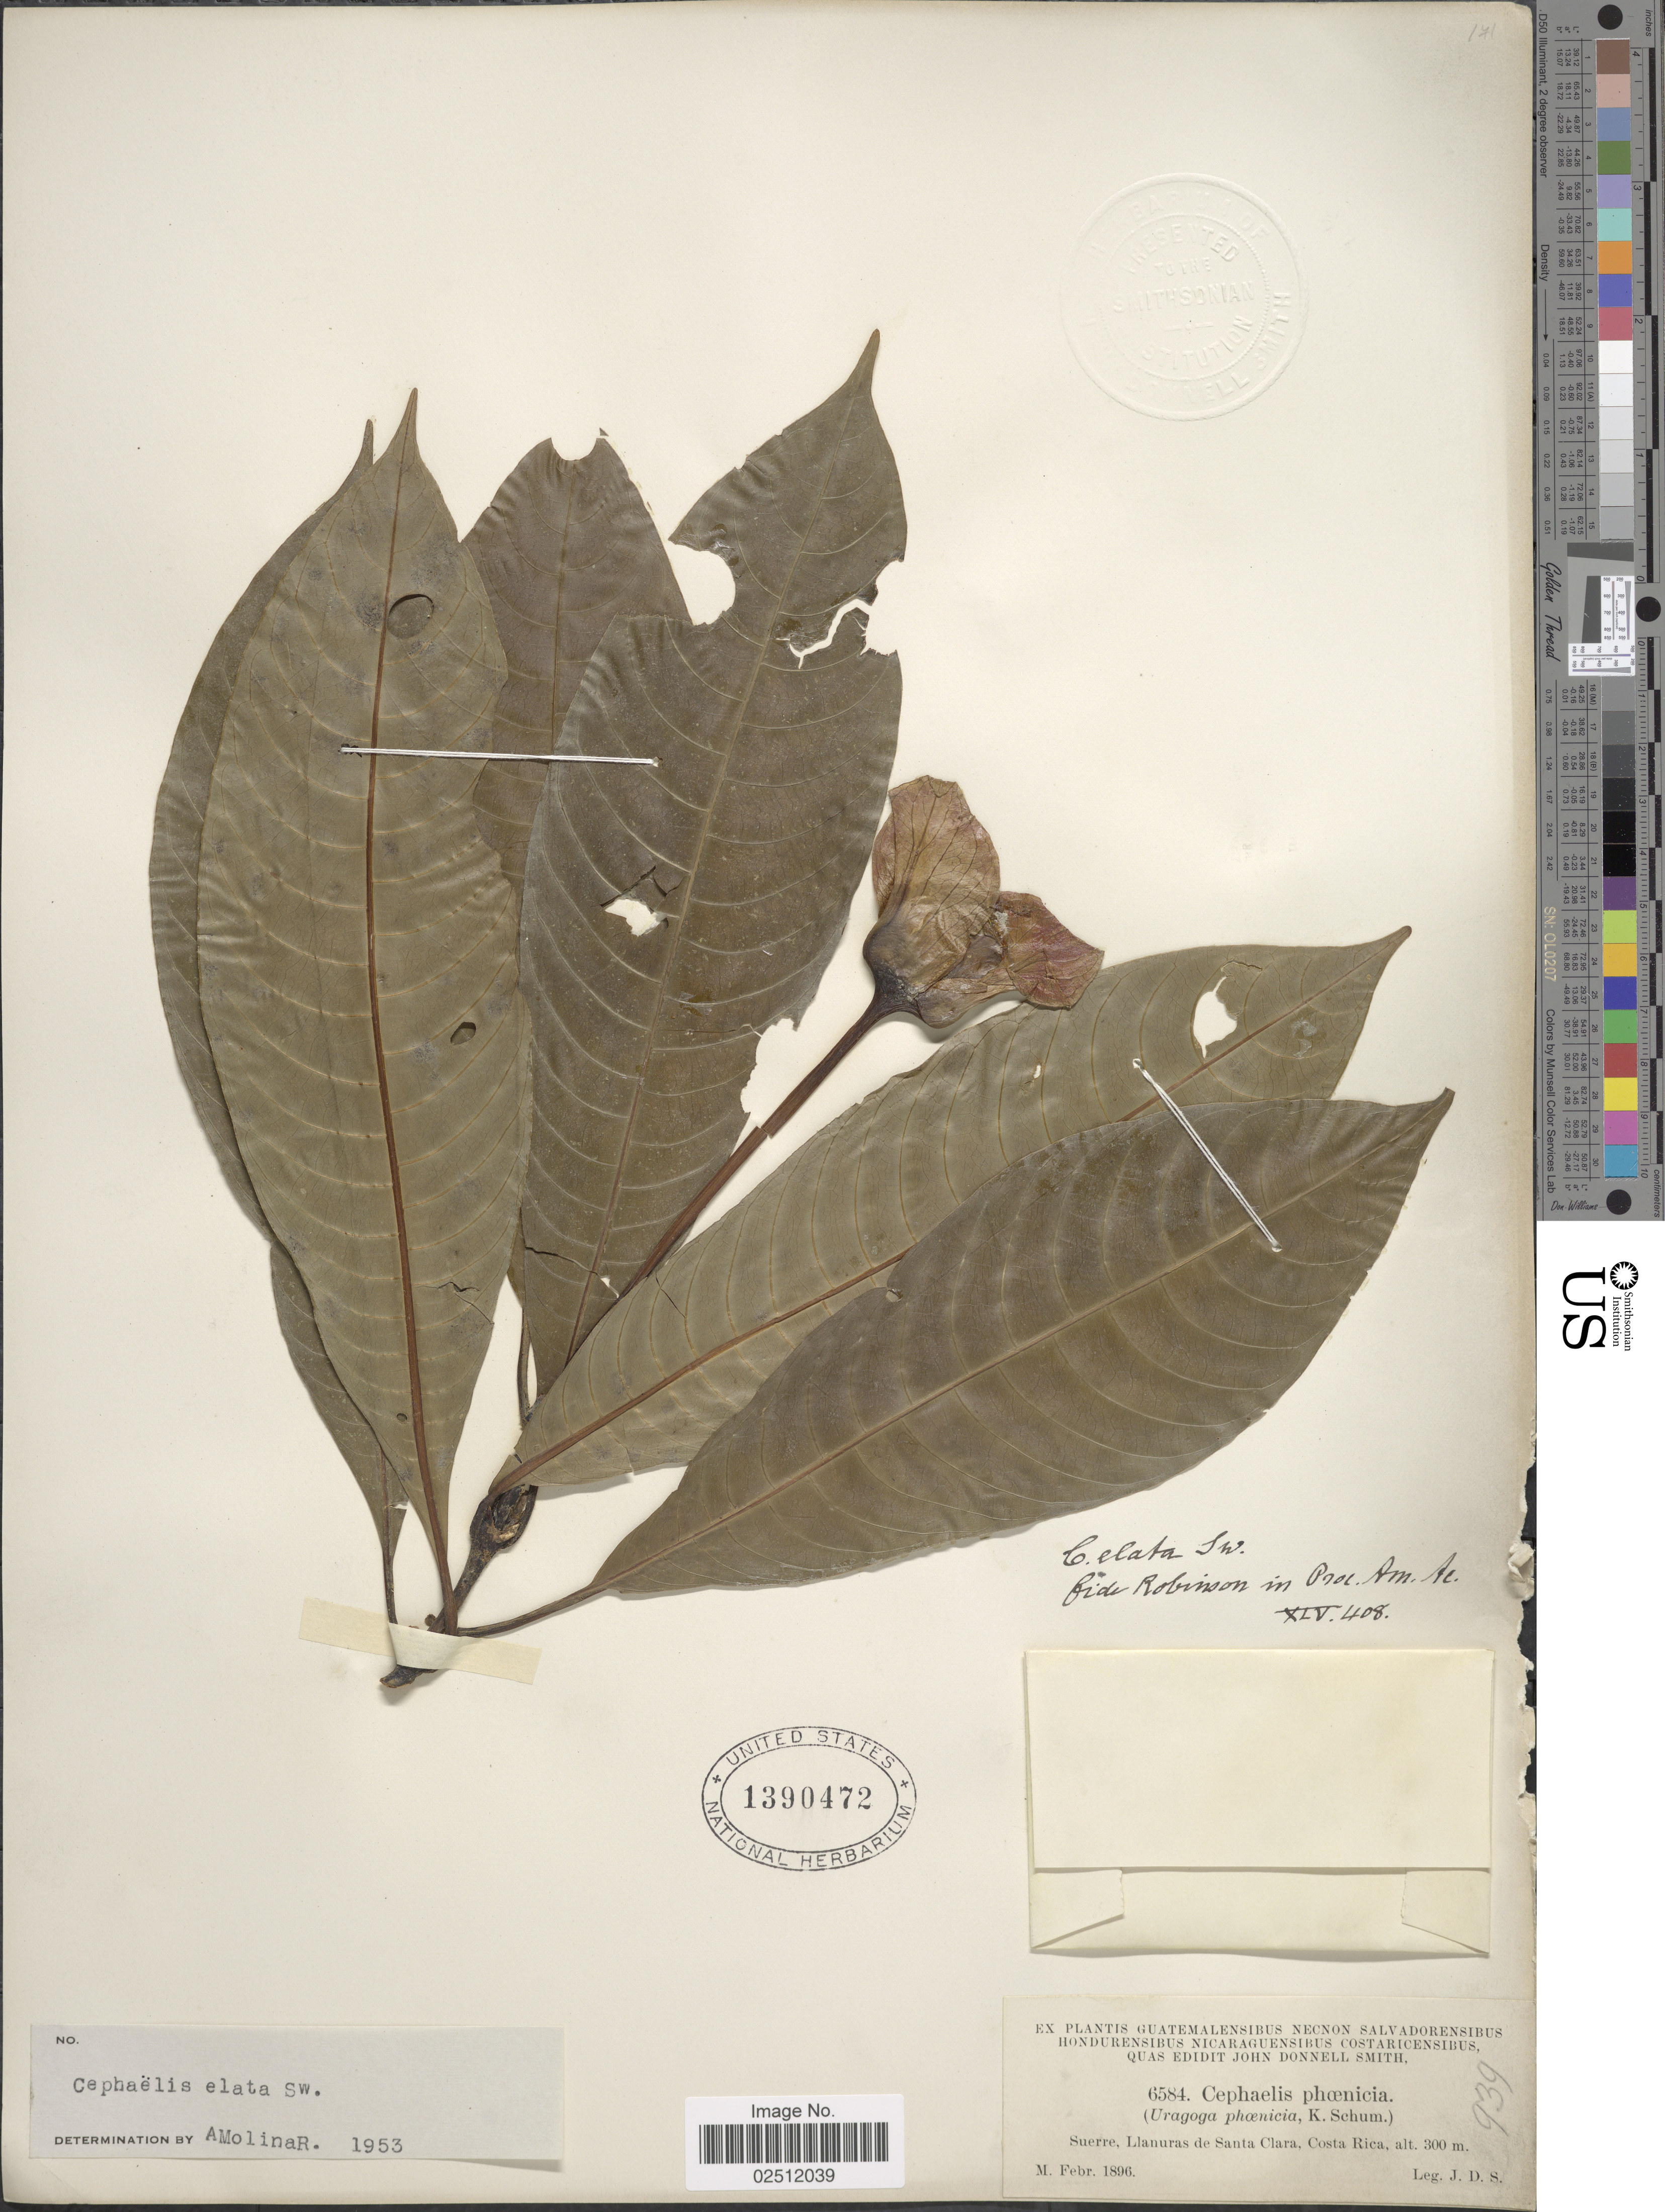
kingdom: Plantae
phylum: Tracheophyta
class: Magnoliopsida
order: Gentianales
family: Rubiaceae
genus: Psychotria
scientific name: Psychotria elata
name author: (Sw.) Hammel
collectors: J. Donnell Smith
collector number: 6584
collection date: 1896-02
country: Costa Rica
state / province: Limón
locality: Suerre, Llanuras de Santa Clara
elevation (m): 300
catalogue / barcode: US 1390472